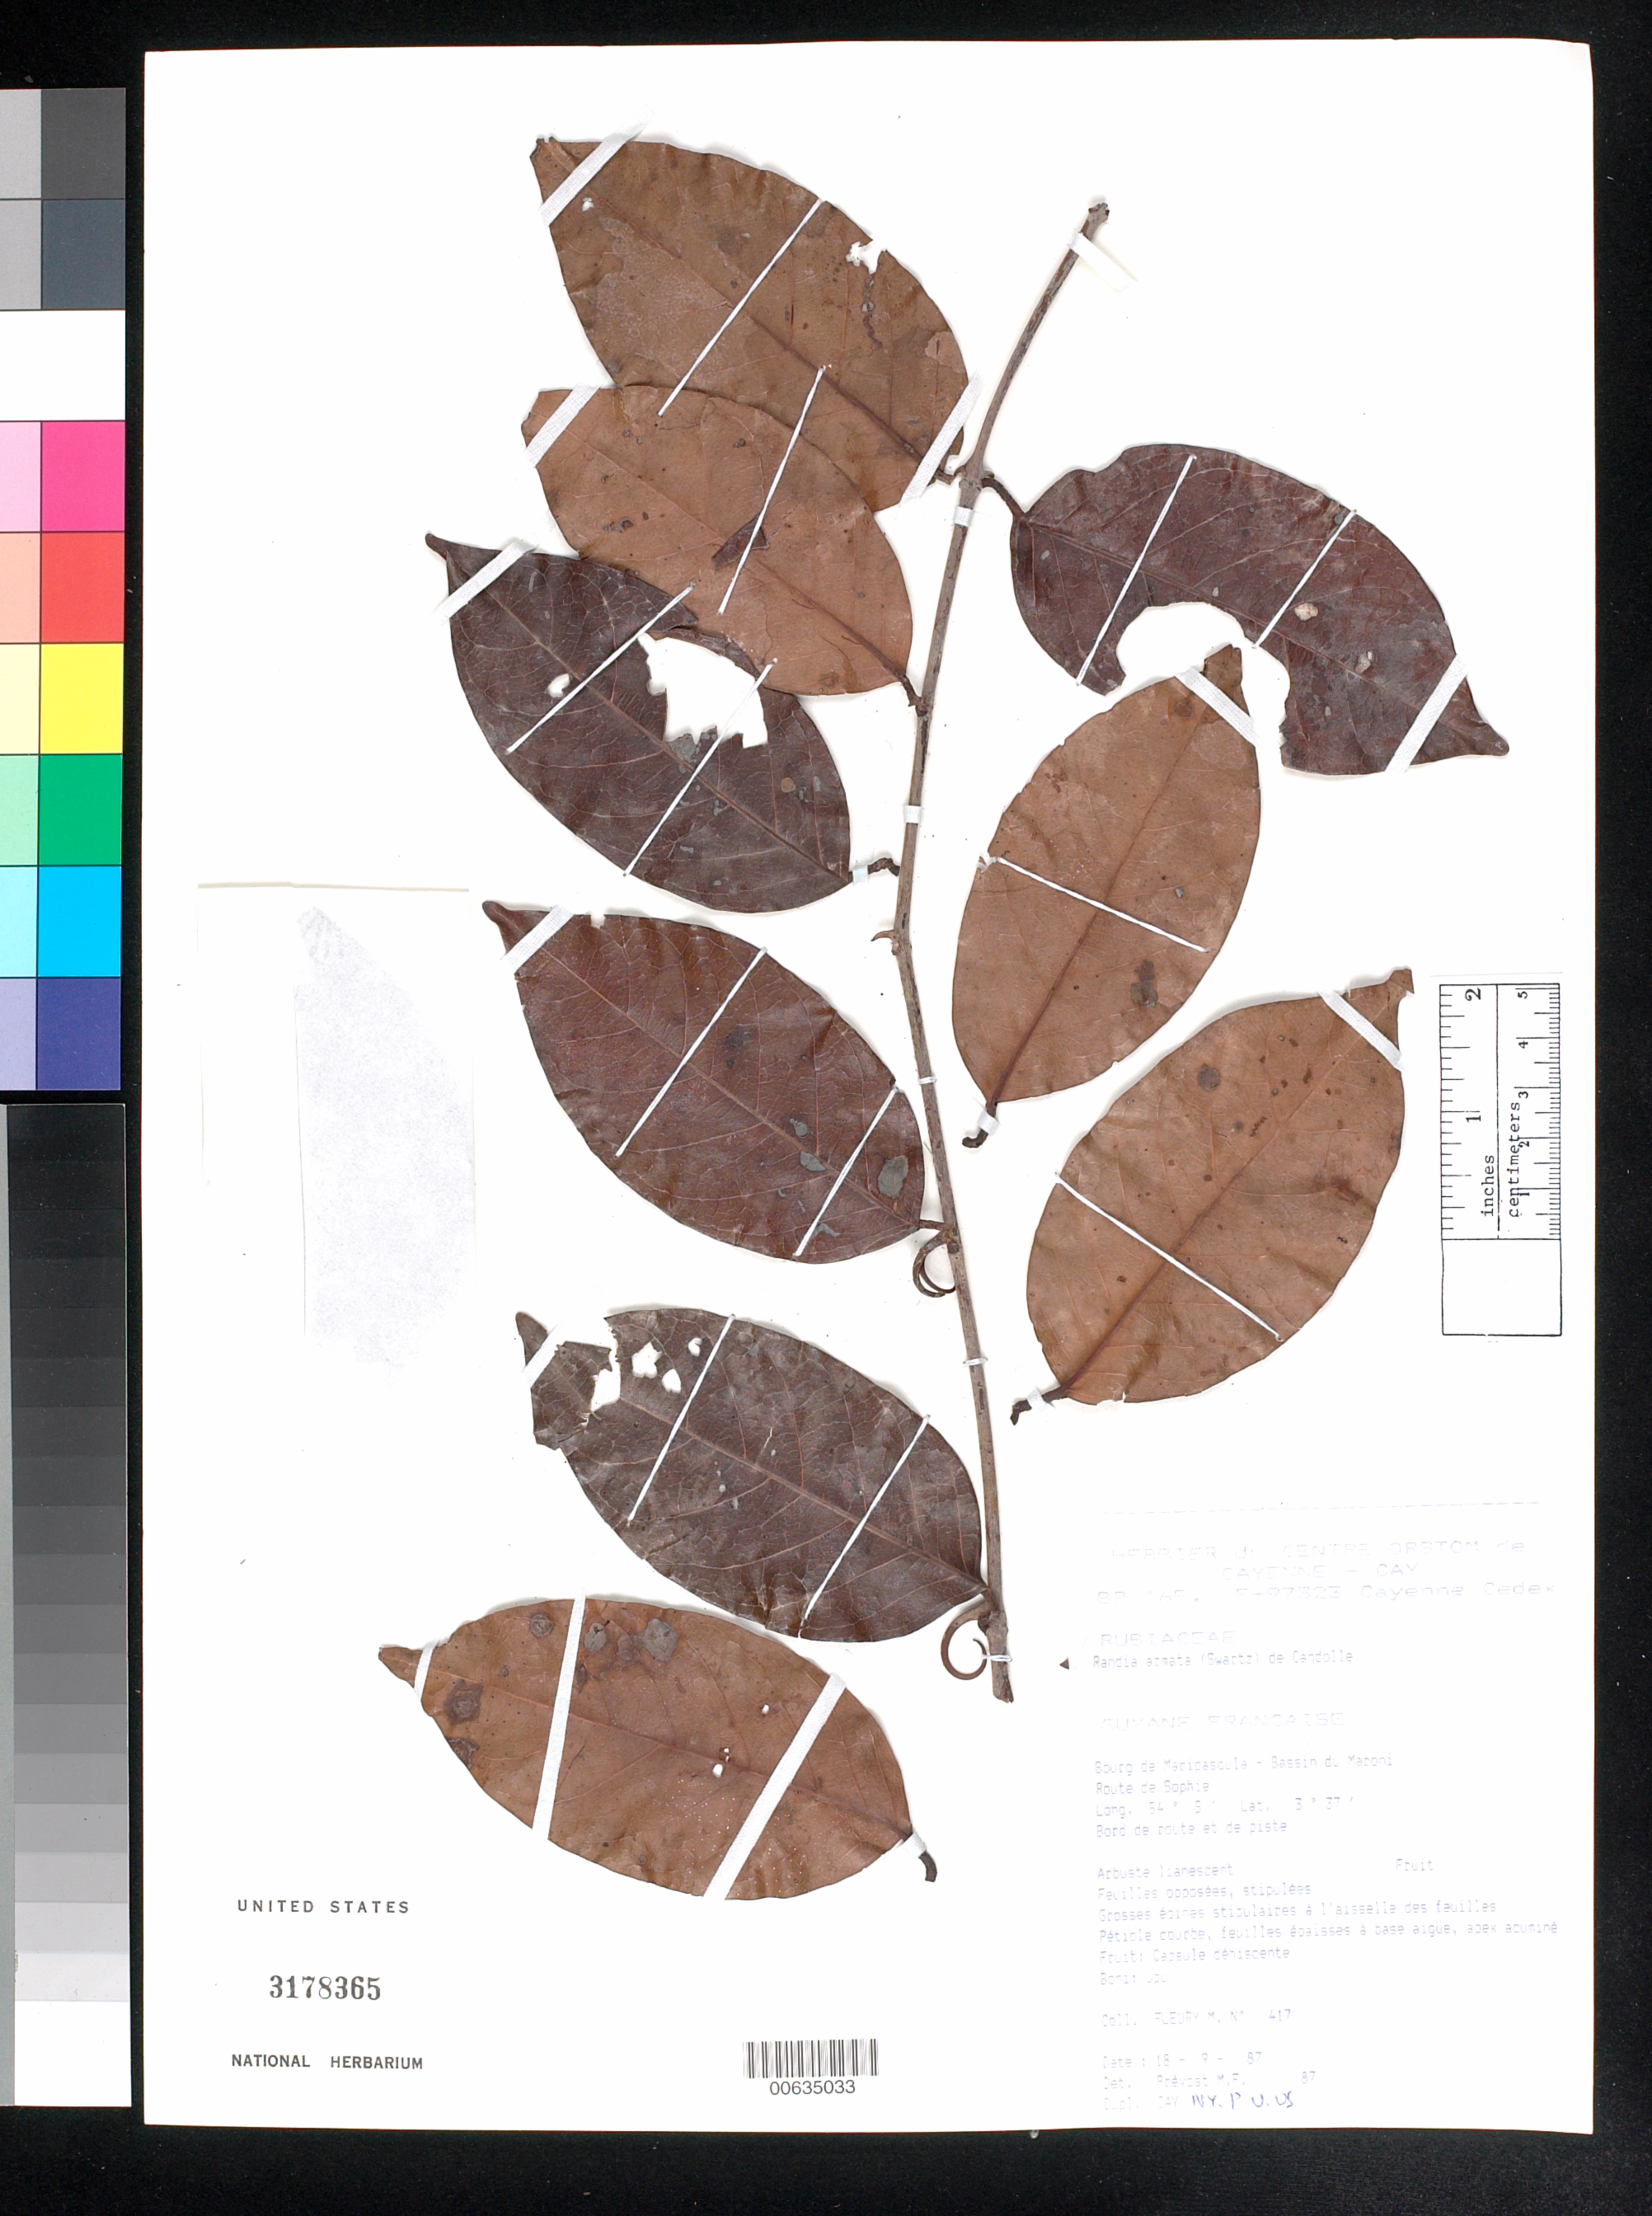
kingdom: Plantae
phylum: Tracheophyta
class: Magnoliopsida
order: Gentianales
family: Rubiaceae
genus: Uncaria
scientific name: Uncaria guianensis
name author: (Aubl.) J.F. Gmel.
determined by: Prévost, M.-F.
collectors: M. Fleury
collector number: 417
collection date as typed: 18-Sep-87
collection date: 1987-09-18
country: French Guiana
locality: Bourg de Maripasoula - Bassin du Maroni, route de Sophie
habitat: Bord de route de piste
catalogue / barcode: US 3178365